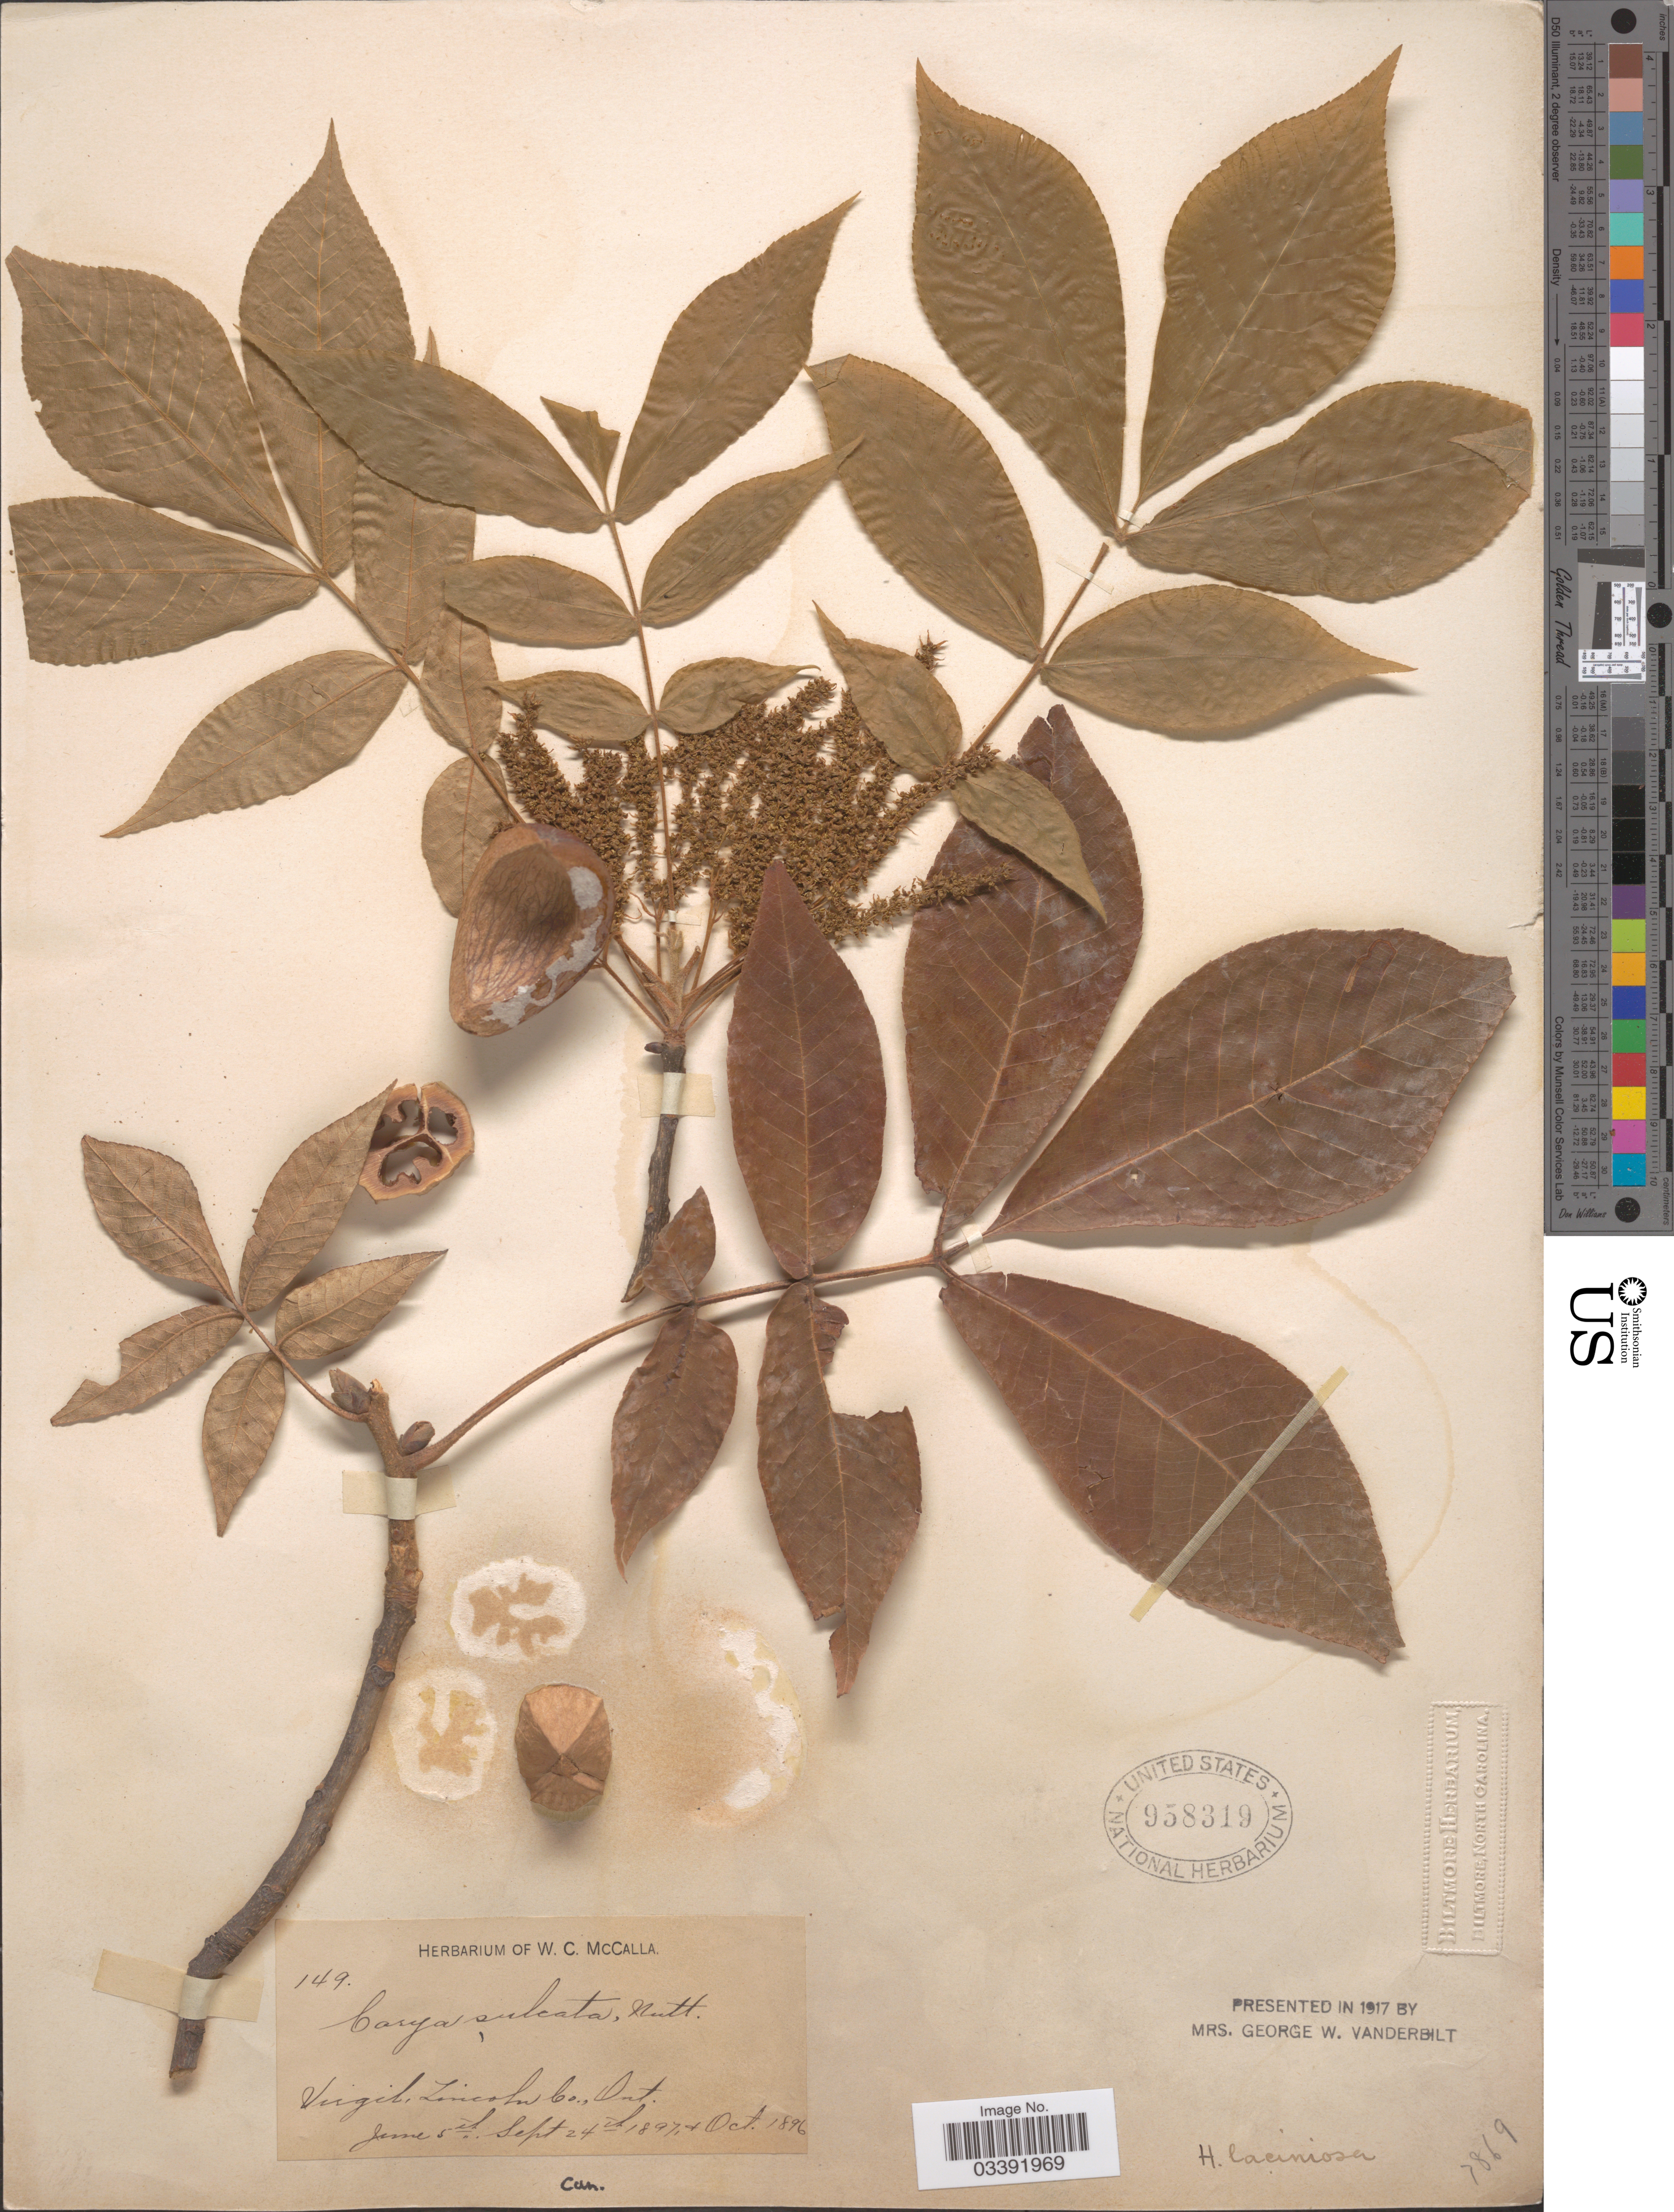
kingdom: Plantae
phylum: Tracheophyta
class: Magnoliopsida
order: Fagales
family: Juglandaceae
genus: Carya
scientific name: Carya laciniosa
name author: (F. Michx.) G. Don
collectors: ex herb. W. C. McCalla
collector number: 149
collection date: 1896-10/1897-09-24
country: Canada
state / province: Ontario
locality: Virgil, Lincoln Co.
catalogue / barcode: US 958319